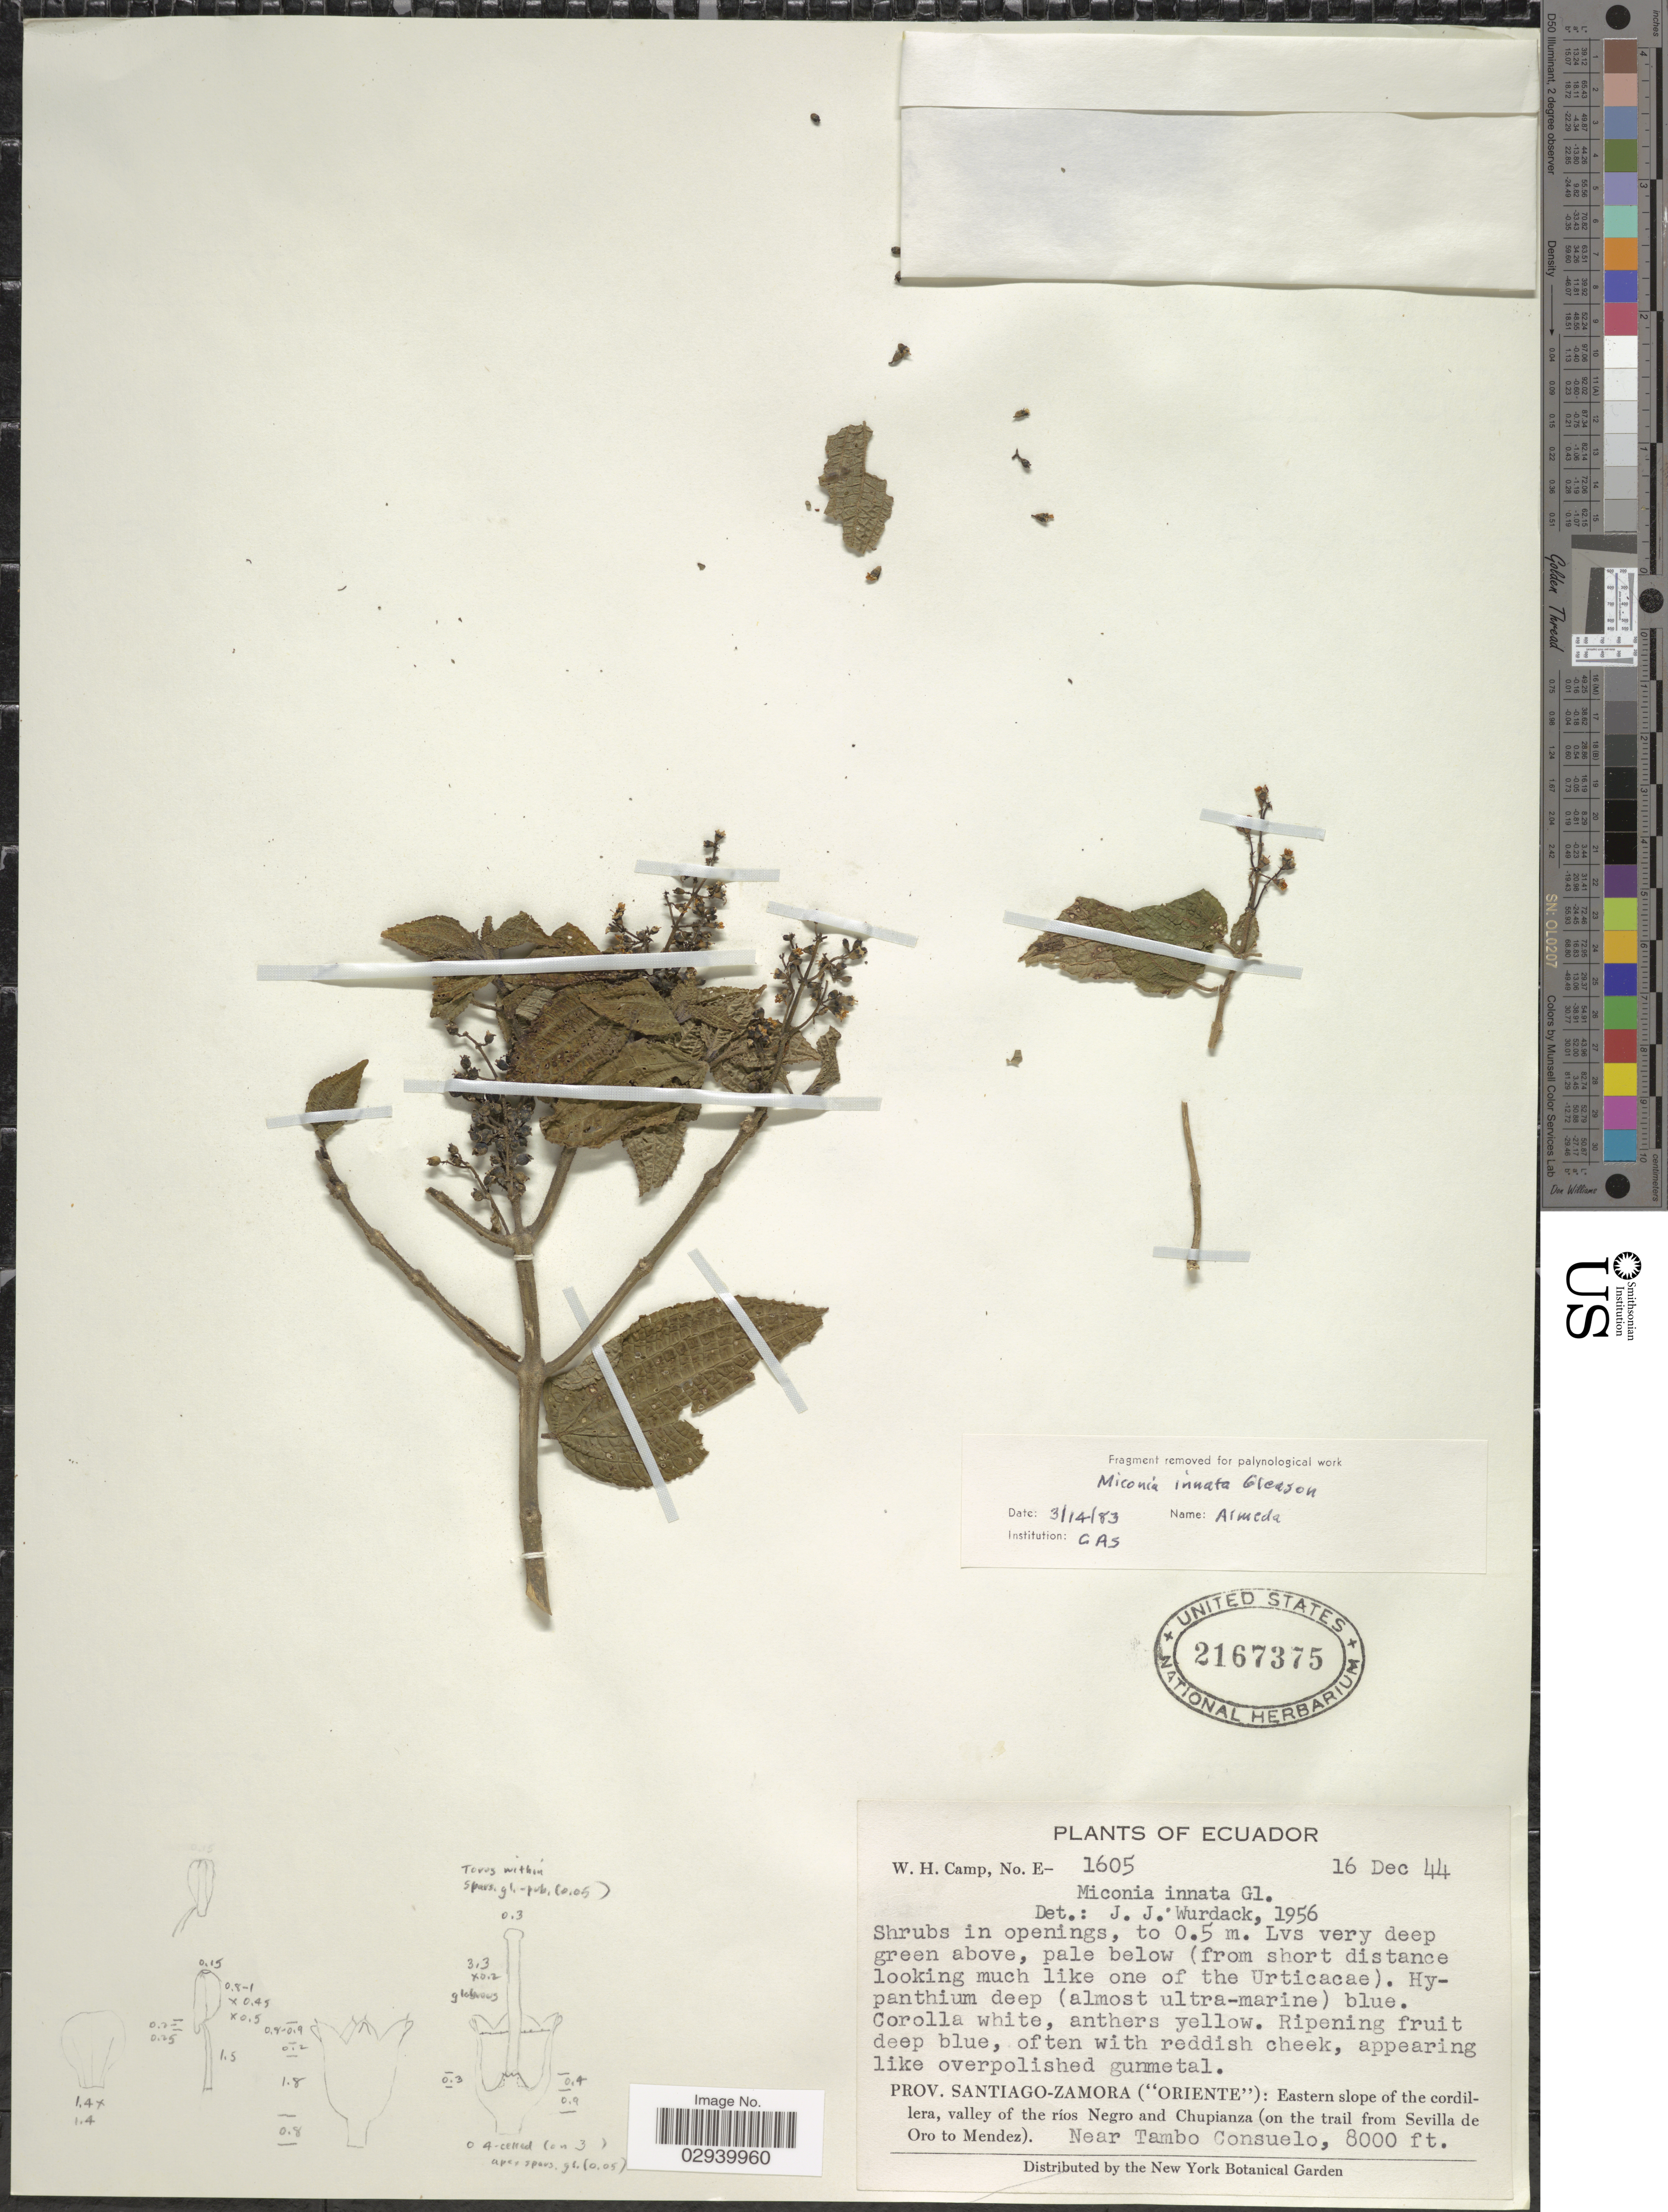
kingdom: Plantae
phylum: Tracheophyta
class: Magnoliopsida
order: Myrtales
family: Melastomataceae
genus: Miconia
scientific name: Miconia innata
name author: Gleason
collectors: W. H. Camp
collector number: E-1605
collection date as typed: Transcribed d/m/y: 16/12/44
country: Ecuador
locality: Prov. Santiago-Zamora ("Oriente"): Eastern slope of the cordillera, valley of the ríos Negro and Chupianza (on the trail from Sevilla de Oro to Mendez). Near Tambo Consuelo.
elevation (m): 2438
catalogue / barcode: US 2167375